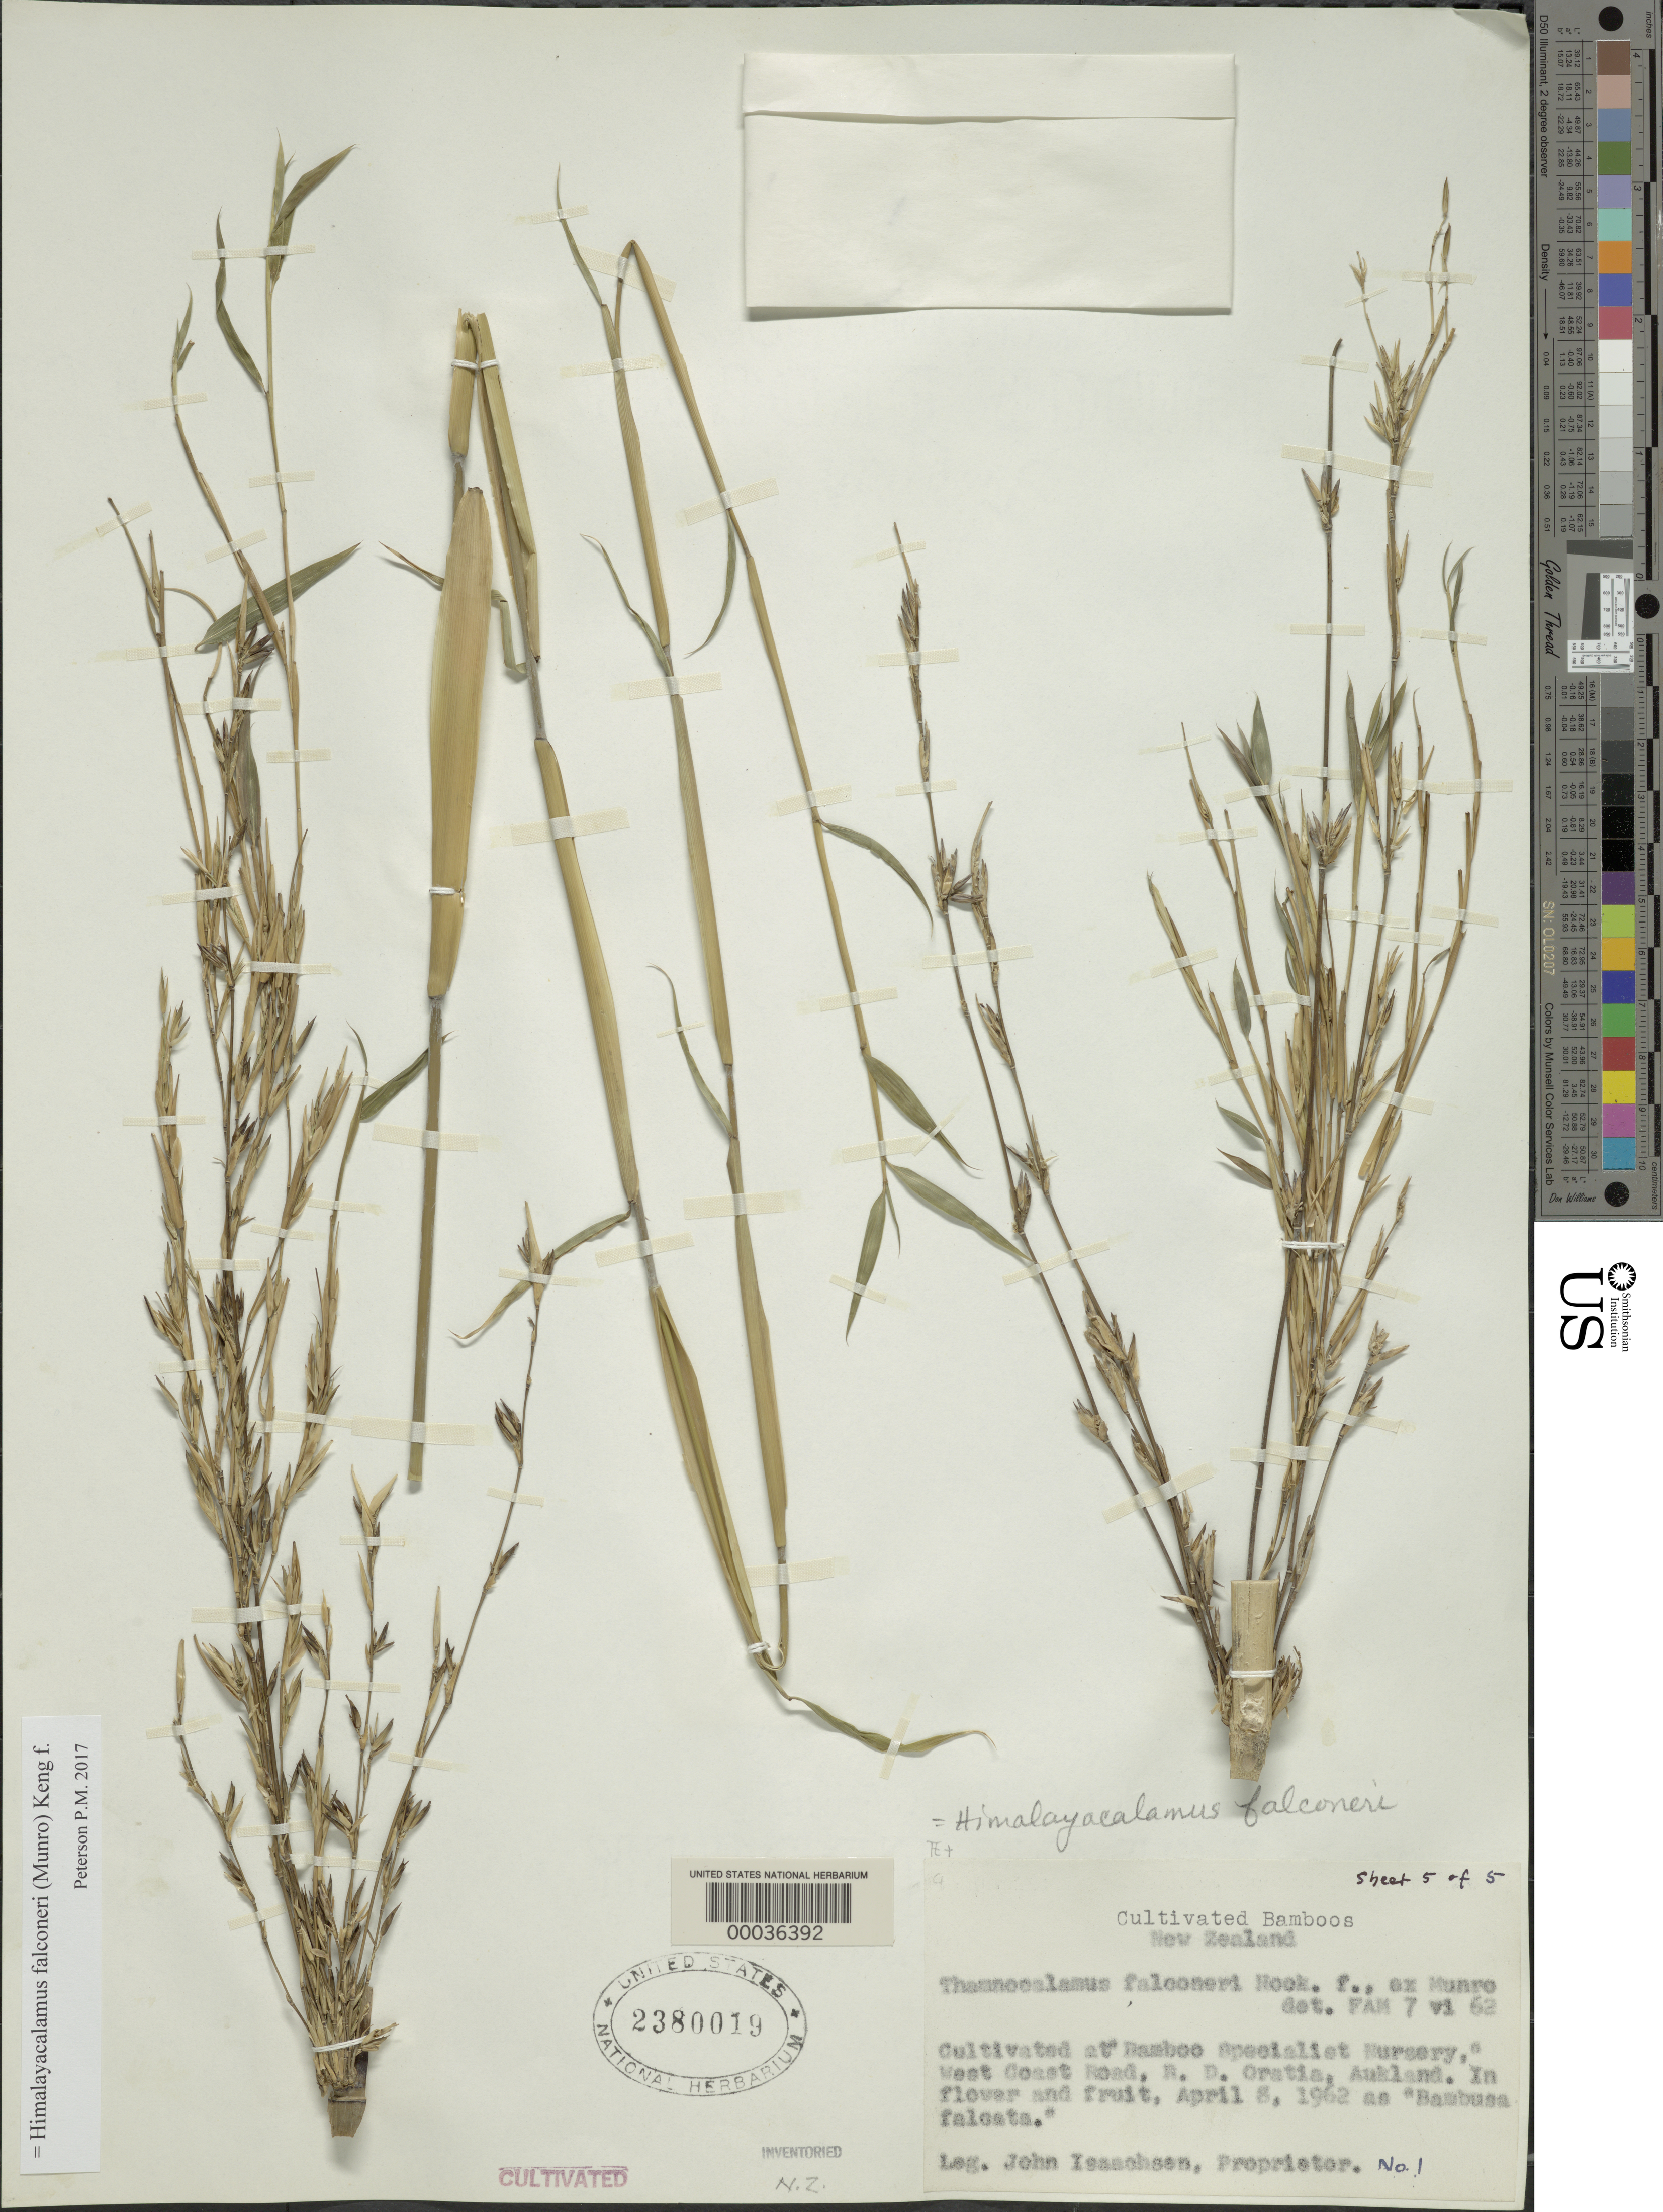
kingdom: Plantae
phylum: Tracheophyta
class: Liliopsida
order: Poales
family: Poaceae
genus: Himalayacalamus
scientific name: Himalayacalamus falconeri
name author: (Munro) Keng f.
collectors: J. Isaachsen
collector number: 1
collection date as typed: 08 Apr 1962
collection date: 1962-04-08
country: New Zealand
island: North Island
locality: "bamboo specialist nursery," oratia, auckland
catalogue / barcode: US 2380019